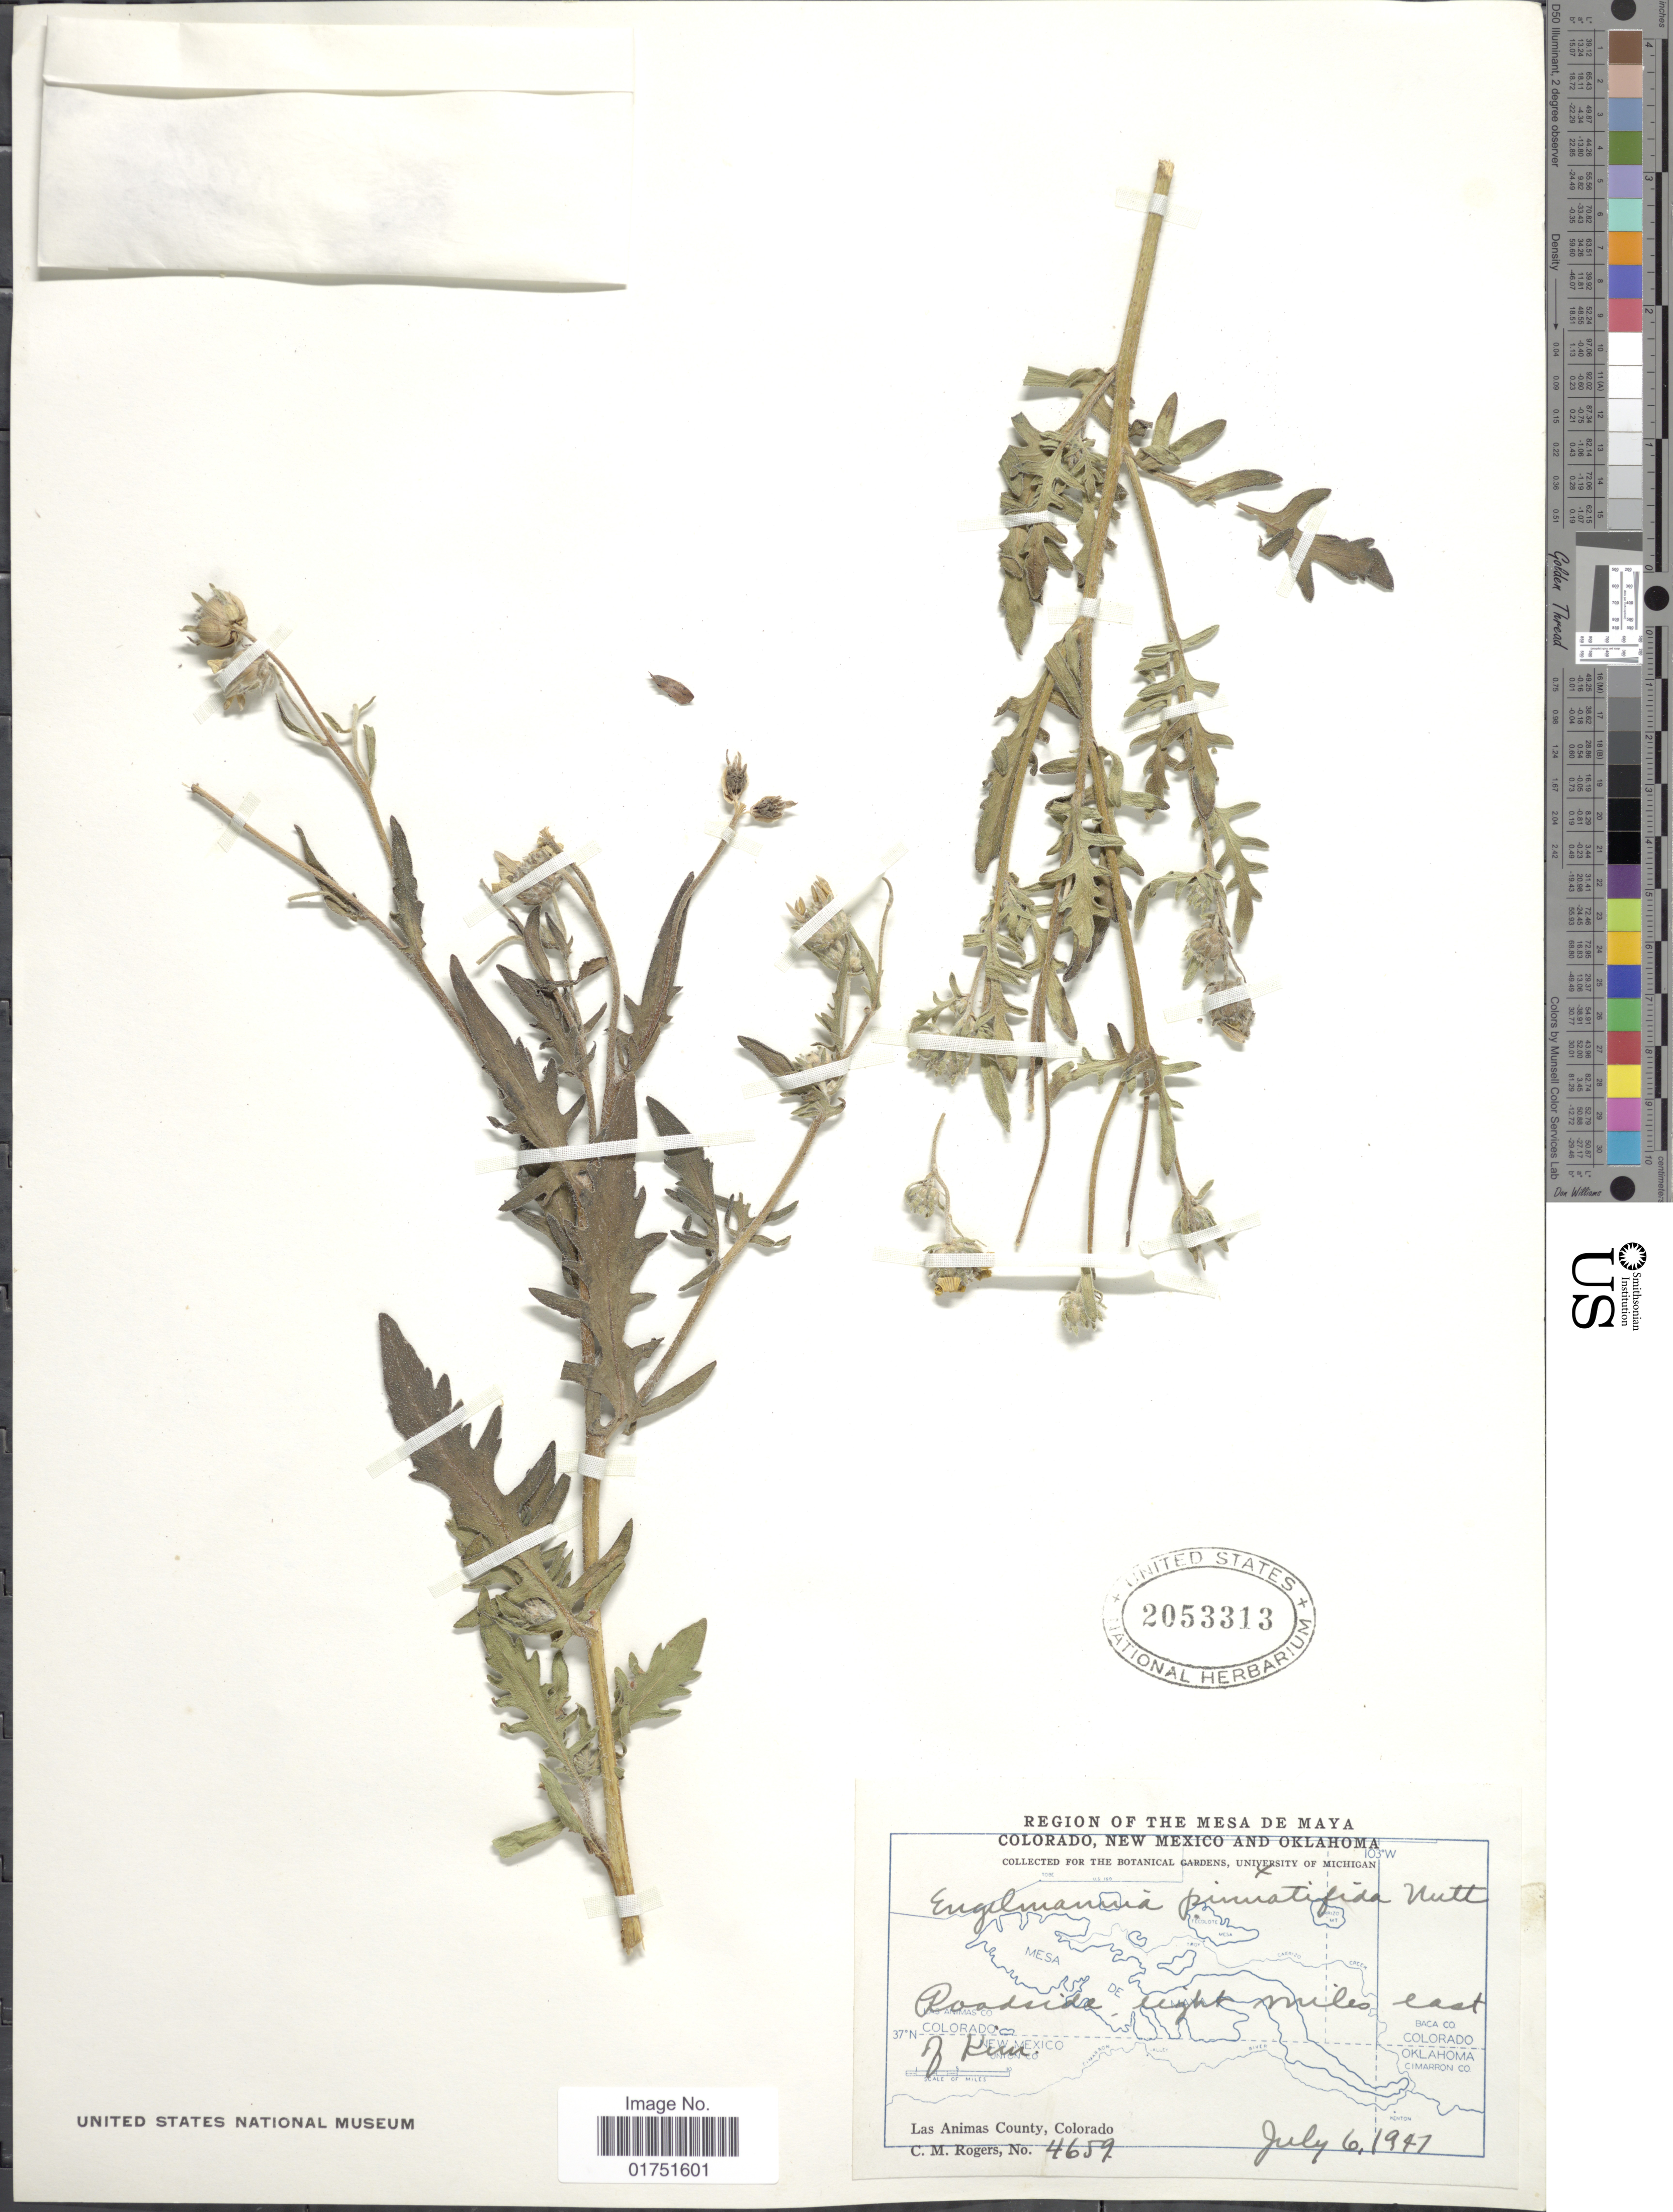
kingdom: Plantae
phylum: Tracheophyta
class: Magnoliopsida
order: Asterales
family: Asteraceae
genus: Engelmannia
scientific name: Engelmannia pinnatifida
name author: Torr. & A. Gray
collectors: C. M. Rogers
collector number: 4659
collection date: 1947-07-06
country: United States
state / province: Colorado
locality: Region of the Mesa de Maya. Roadside, eight miles east of Kim. Las Animas County, Colorado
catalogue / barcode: US 2053313